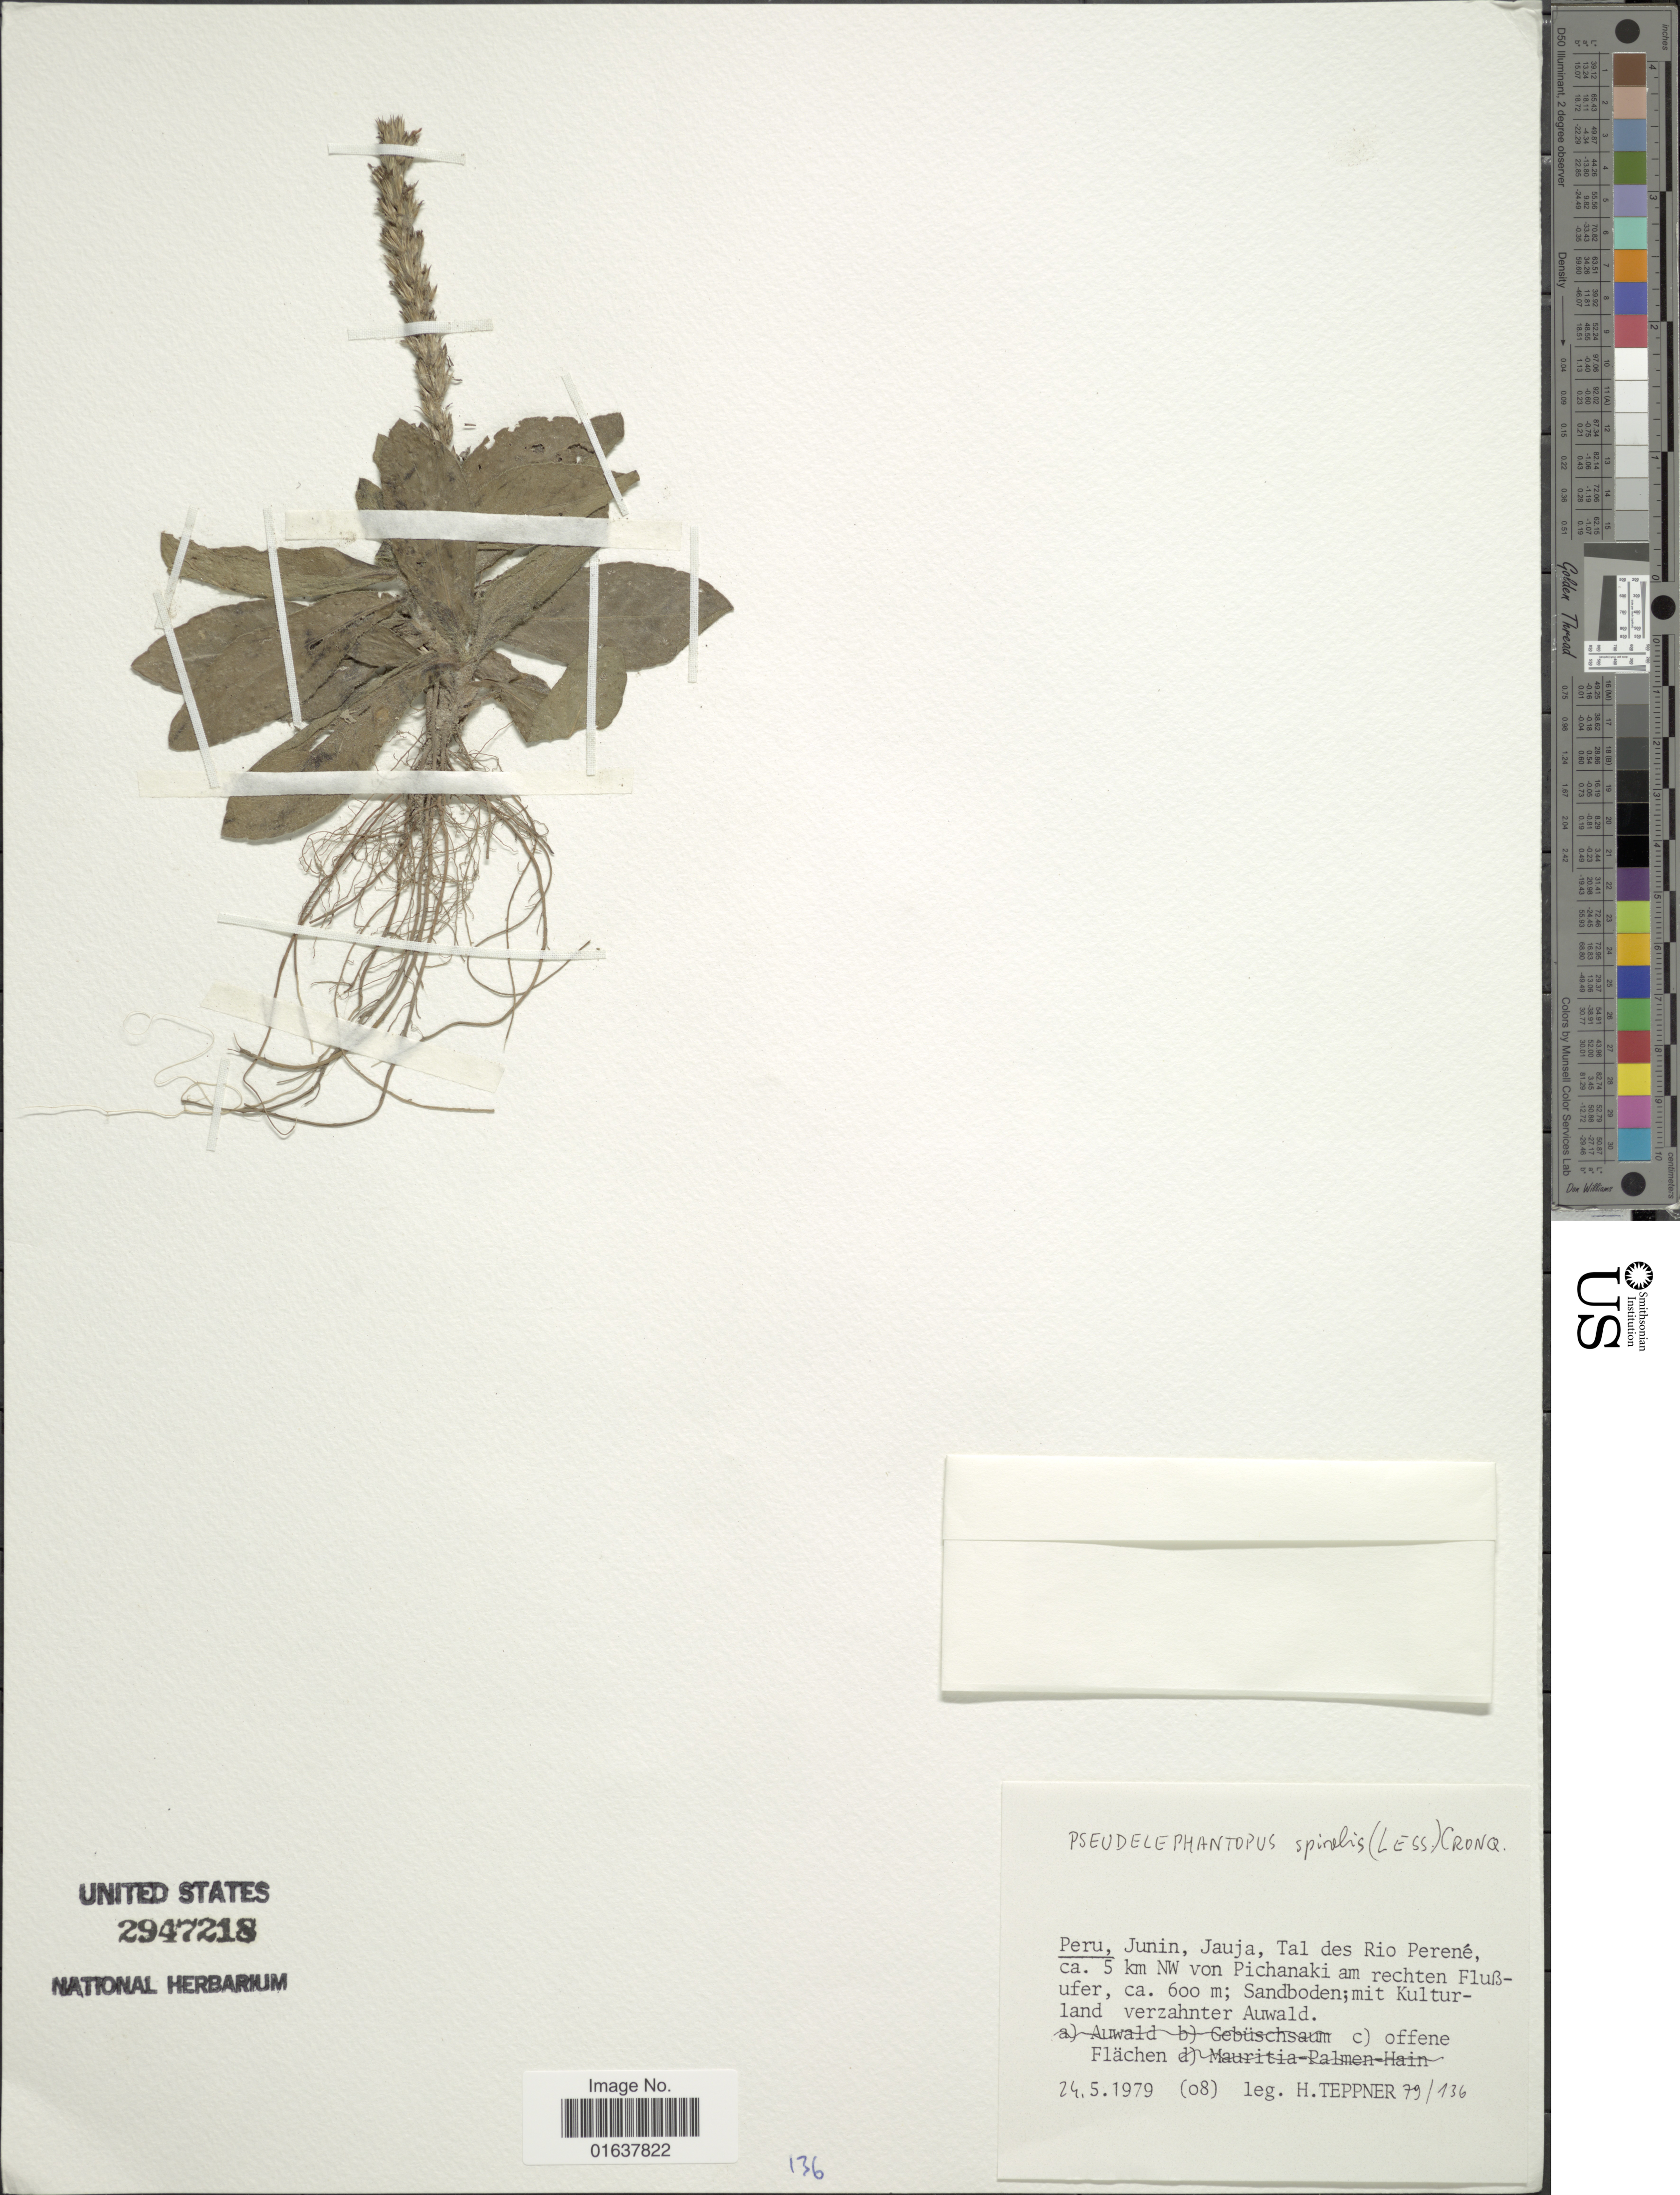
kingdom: Plantae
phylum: Tracheophyta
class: Magnoliopsida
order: Asterales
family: Asteraceae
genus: Pseudelephantopus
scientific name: Pseudelephantopus spiralis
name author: (Less.) Cronquist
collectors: H. Teppner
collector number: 79/136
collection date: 1979-05-24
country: Peru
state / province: Junín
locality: Jauja, Tal des Rio Perene, 5 km NW von Pichanaki am rechten Flubufer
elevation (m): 600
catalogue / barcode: US 2947218